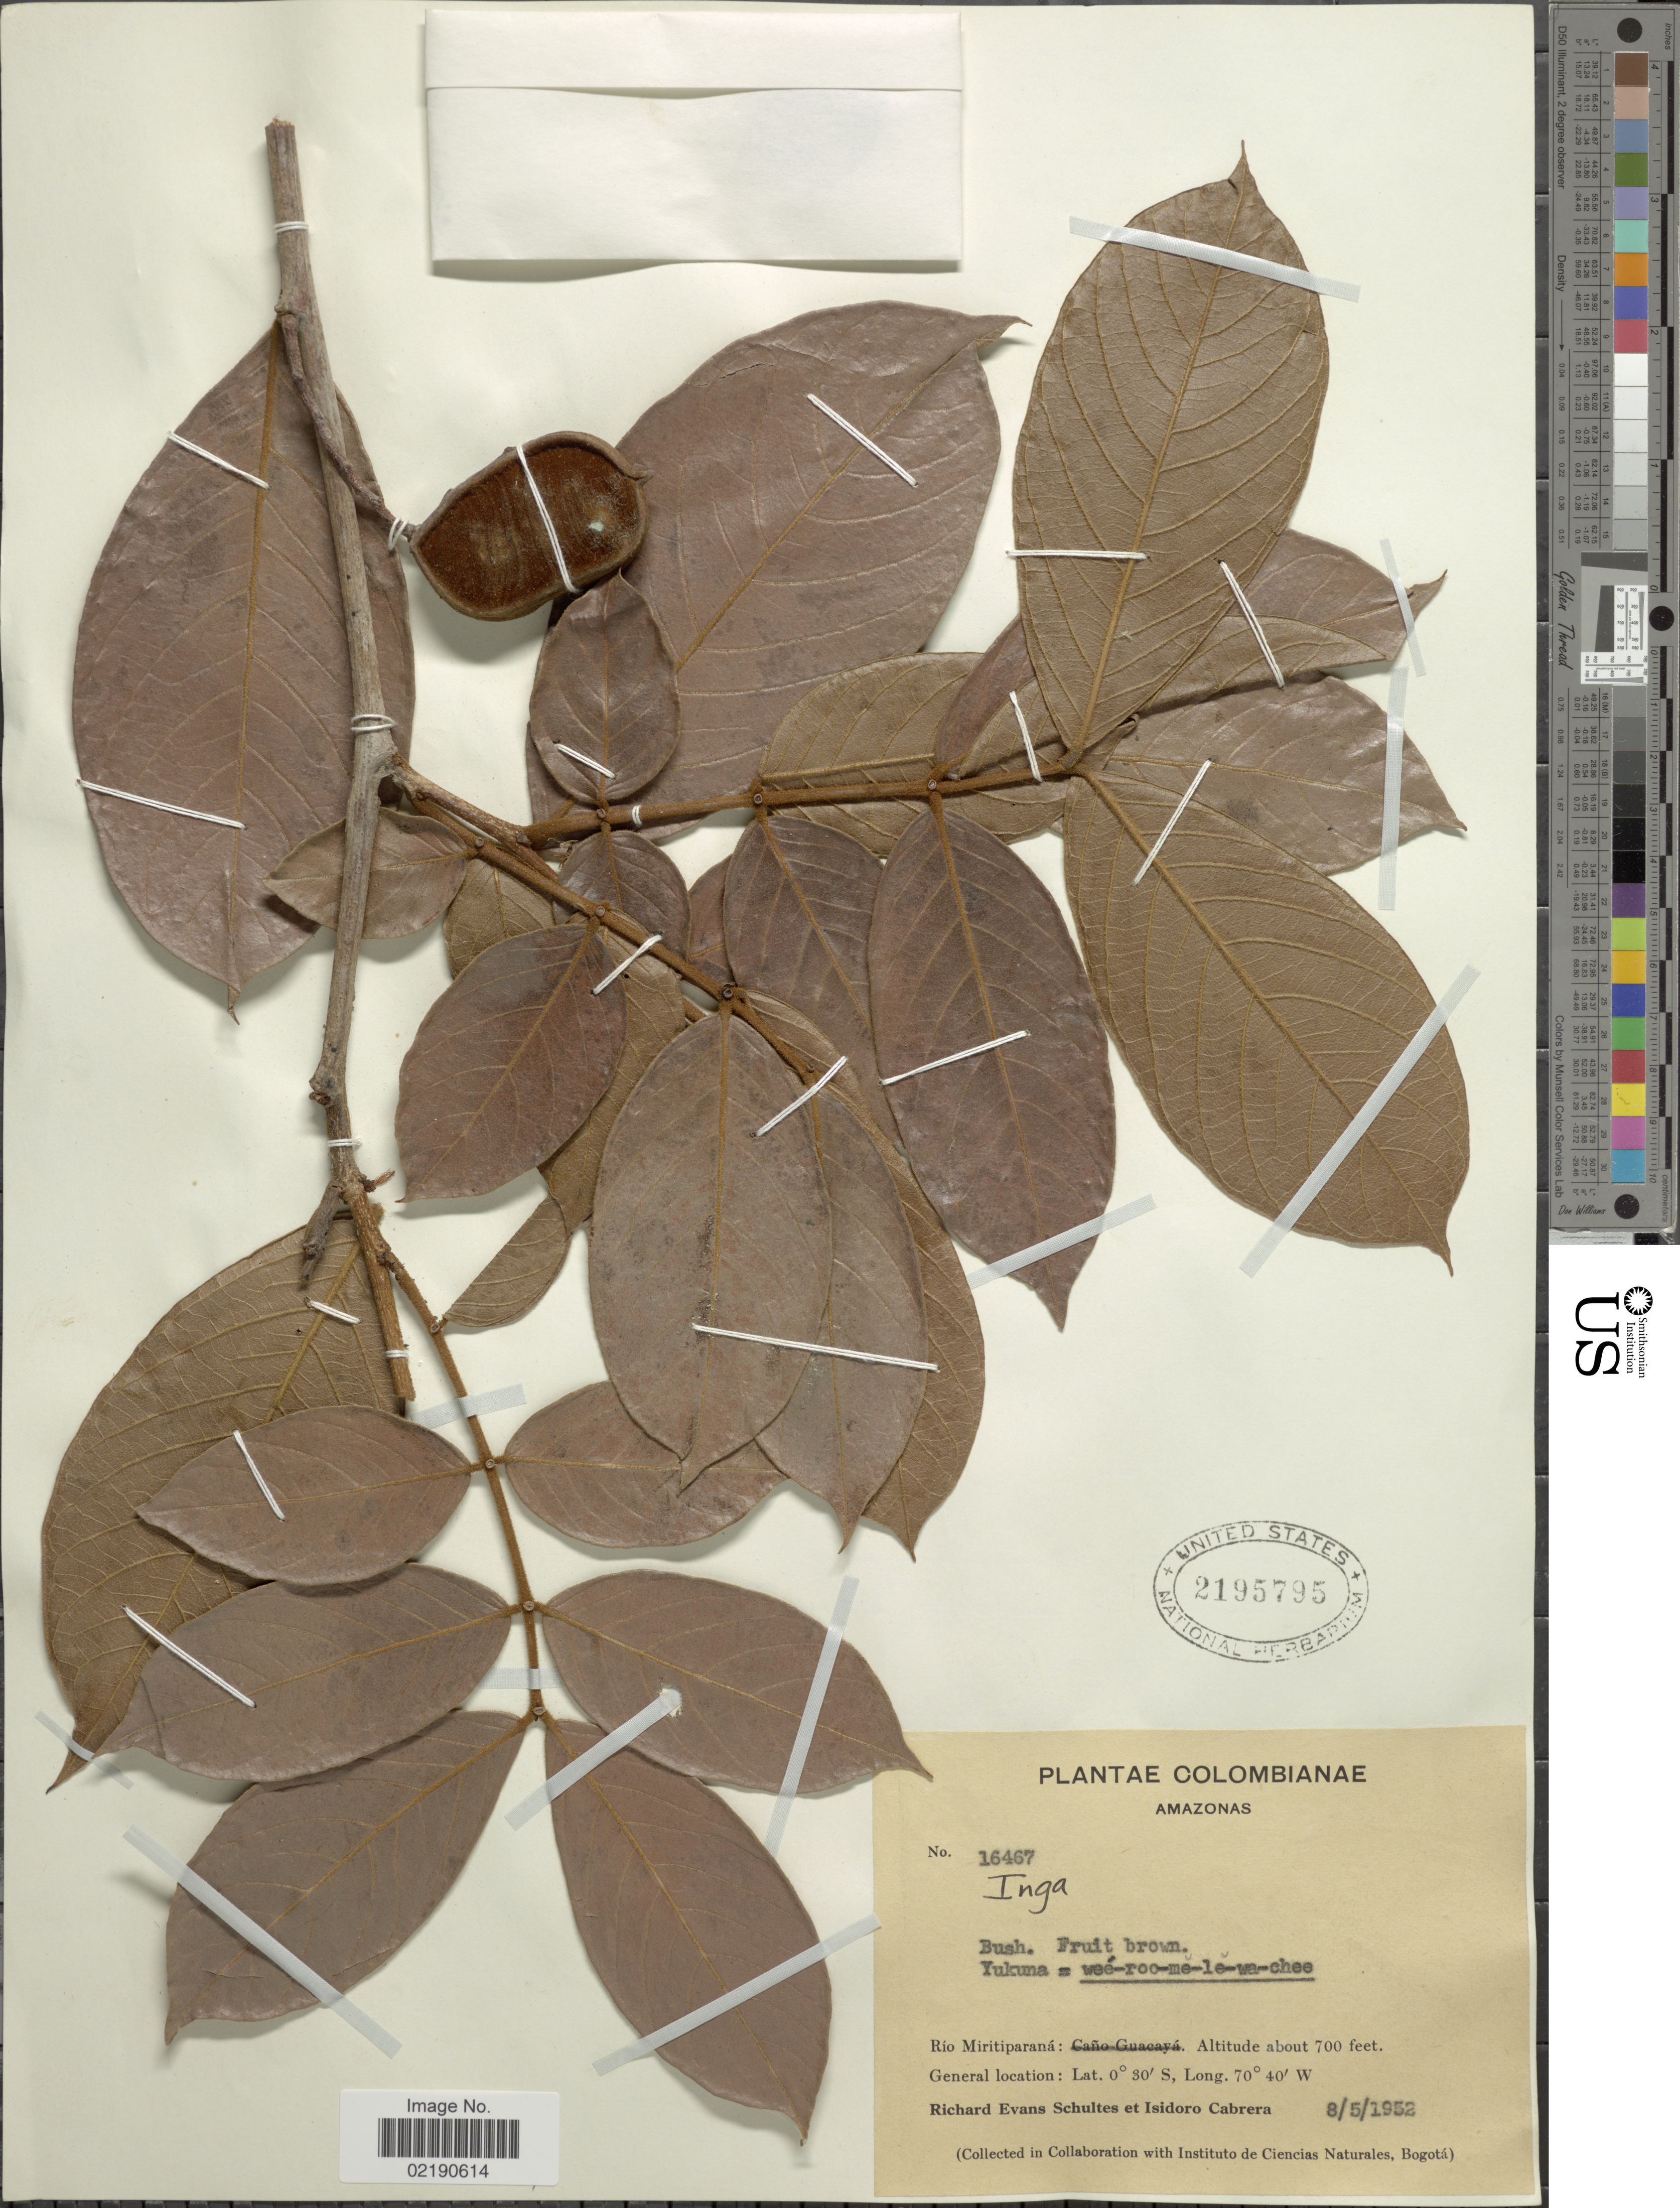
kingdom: Plantae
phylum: Tracheophyta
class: Magnoliopsida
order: Fabales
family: Fabaceae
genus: Inga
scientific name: Inga sp.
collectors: R. E. Schultes & I. Cabrera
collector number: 16467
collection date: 1952-05-08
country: Colombia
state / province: Amazônas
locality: Rio Miritiparana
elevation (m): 213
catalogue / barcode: US 2195795